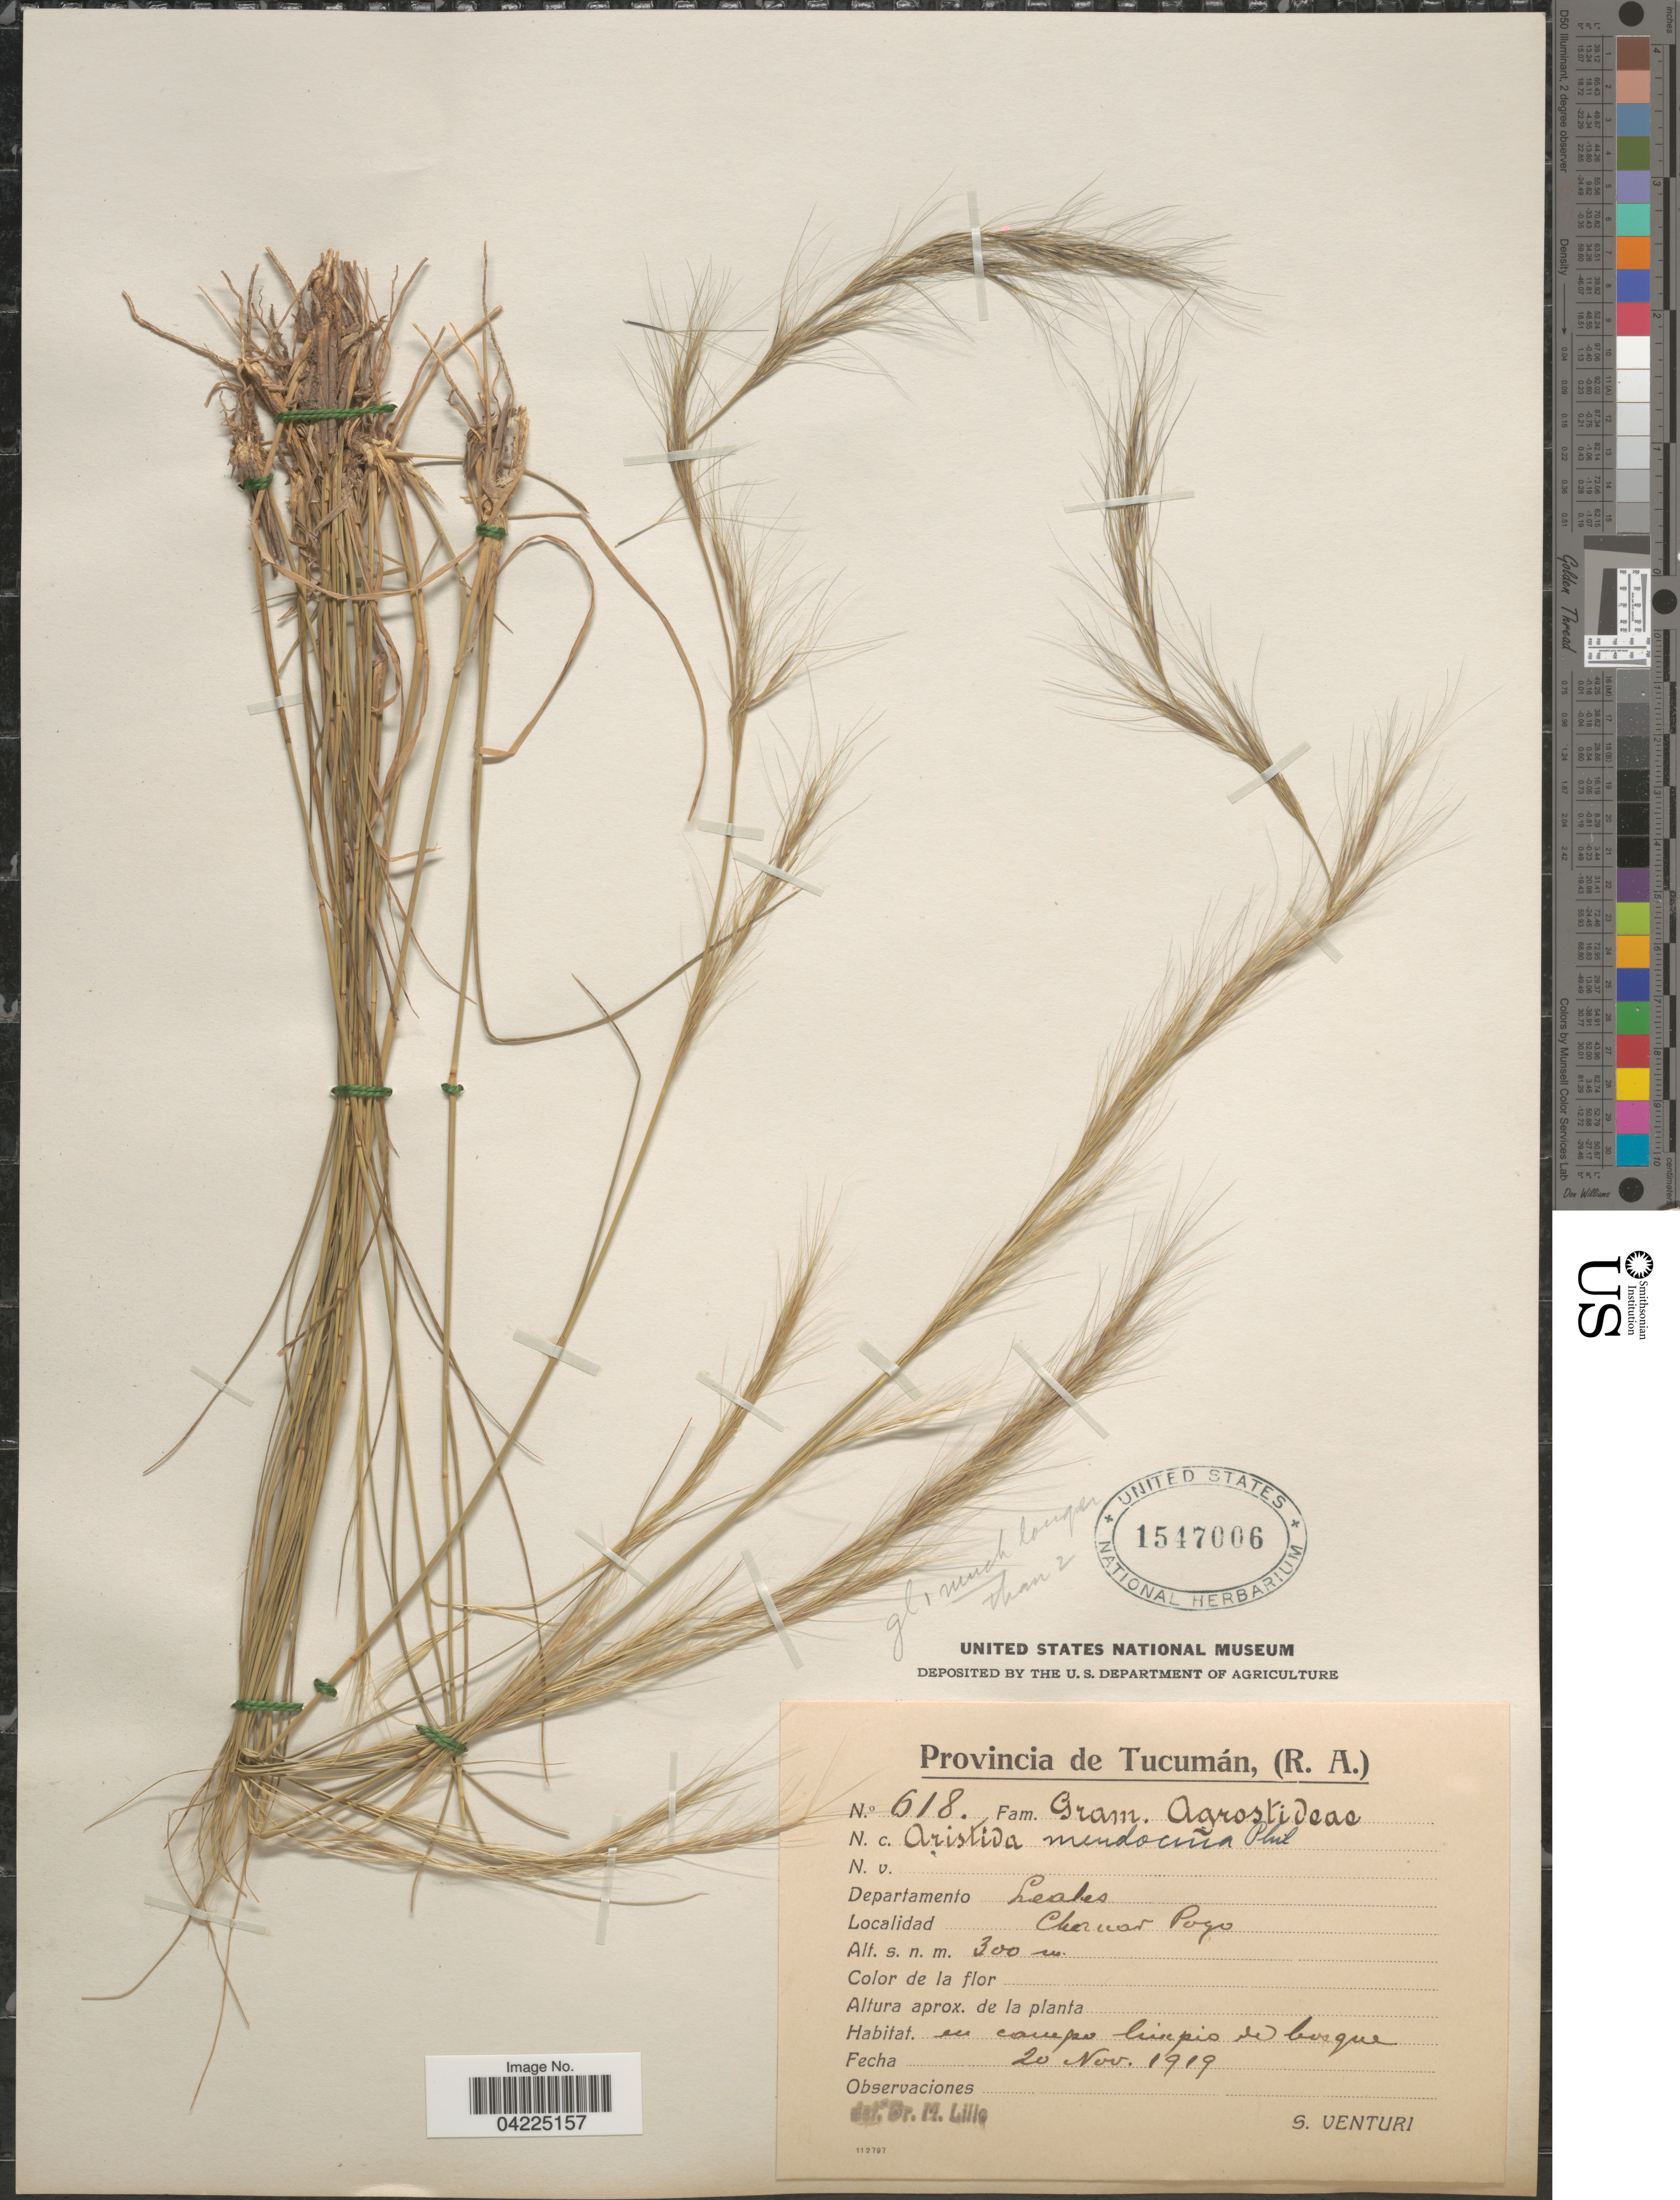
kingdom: Plantae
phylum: Tracheophyta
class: Liliopsida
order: Poales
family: Poaceae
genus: Aristida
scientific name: Aristida mendocina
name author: Phil.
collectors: S. Venturi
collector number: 618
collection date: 1919-11-20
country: Argentina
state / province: Tucuman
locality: Departamento Leales. Chanar Pogo.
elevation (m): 300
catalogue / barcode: US 1547006